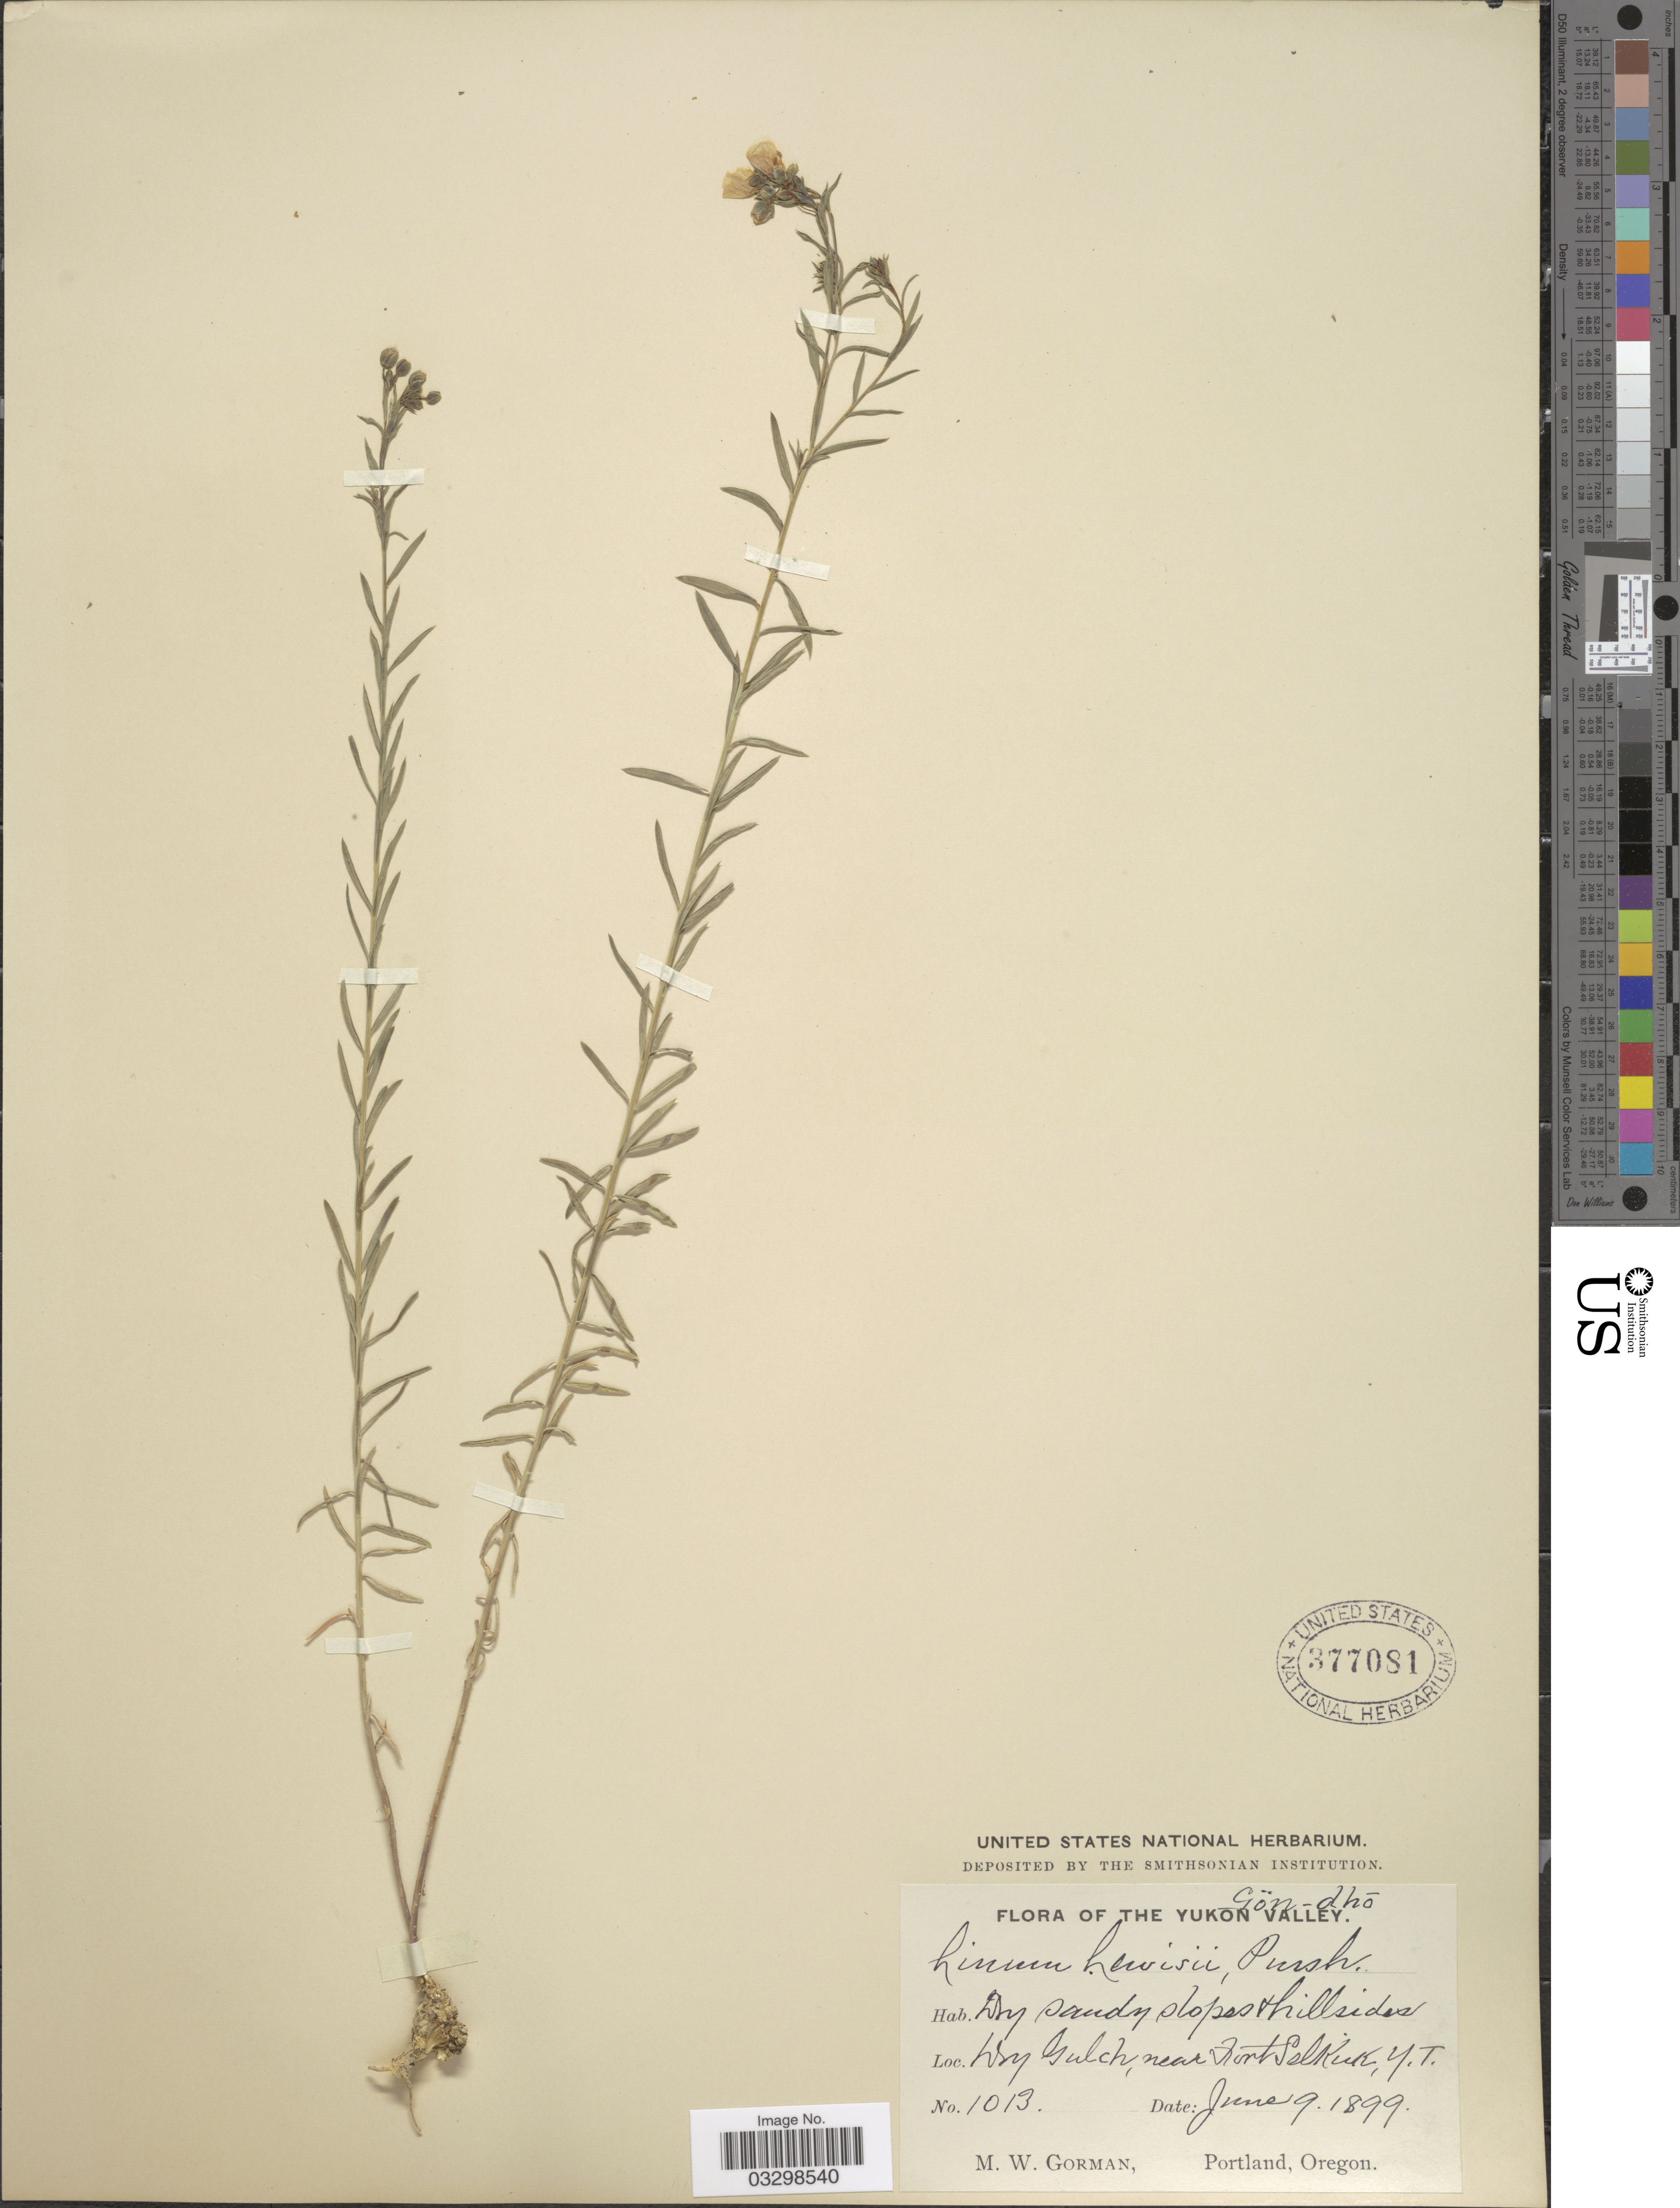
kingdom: Plantae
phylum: Tracheophyta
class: Magnoliopsida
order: Malpighiales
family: Linaceae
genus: Linum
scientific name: Linum lewisii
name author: Pursh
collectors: M. W. Gorman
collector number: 1013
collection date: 1899-06-09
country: Canada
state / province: Yukon Territory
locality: Yukon Valley. Near Fort Selkirk.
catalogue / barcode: US 377081